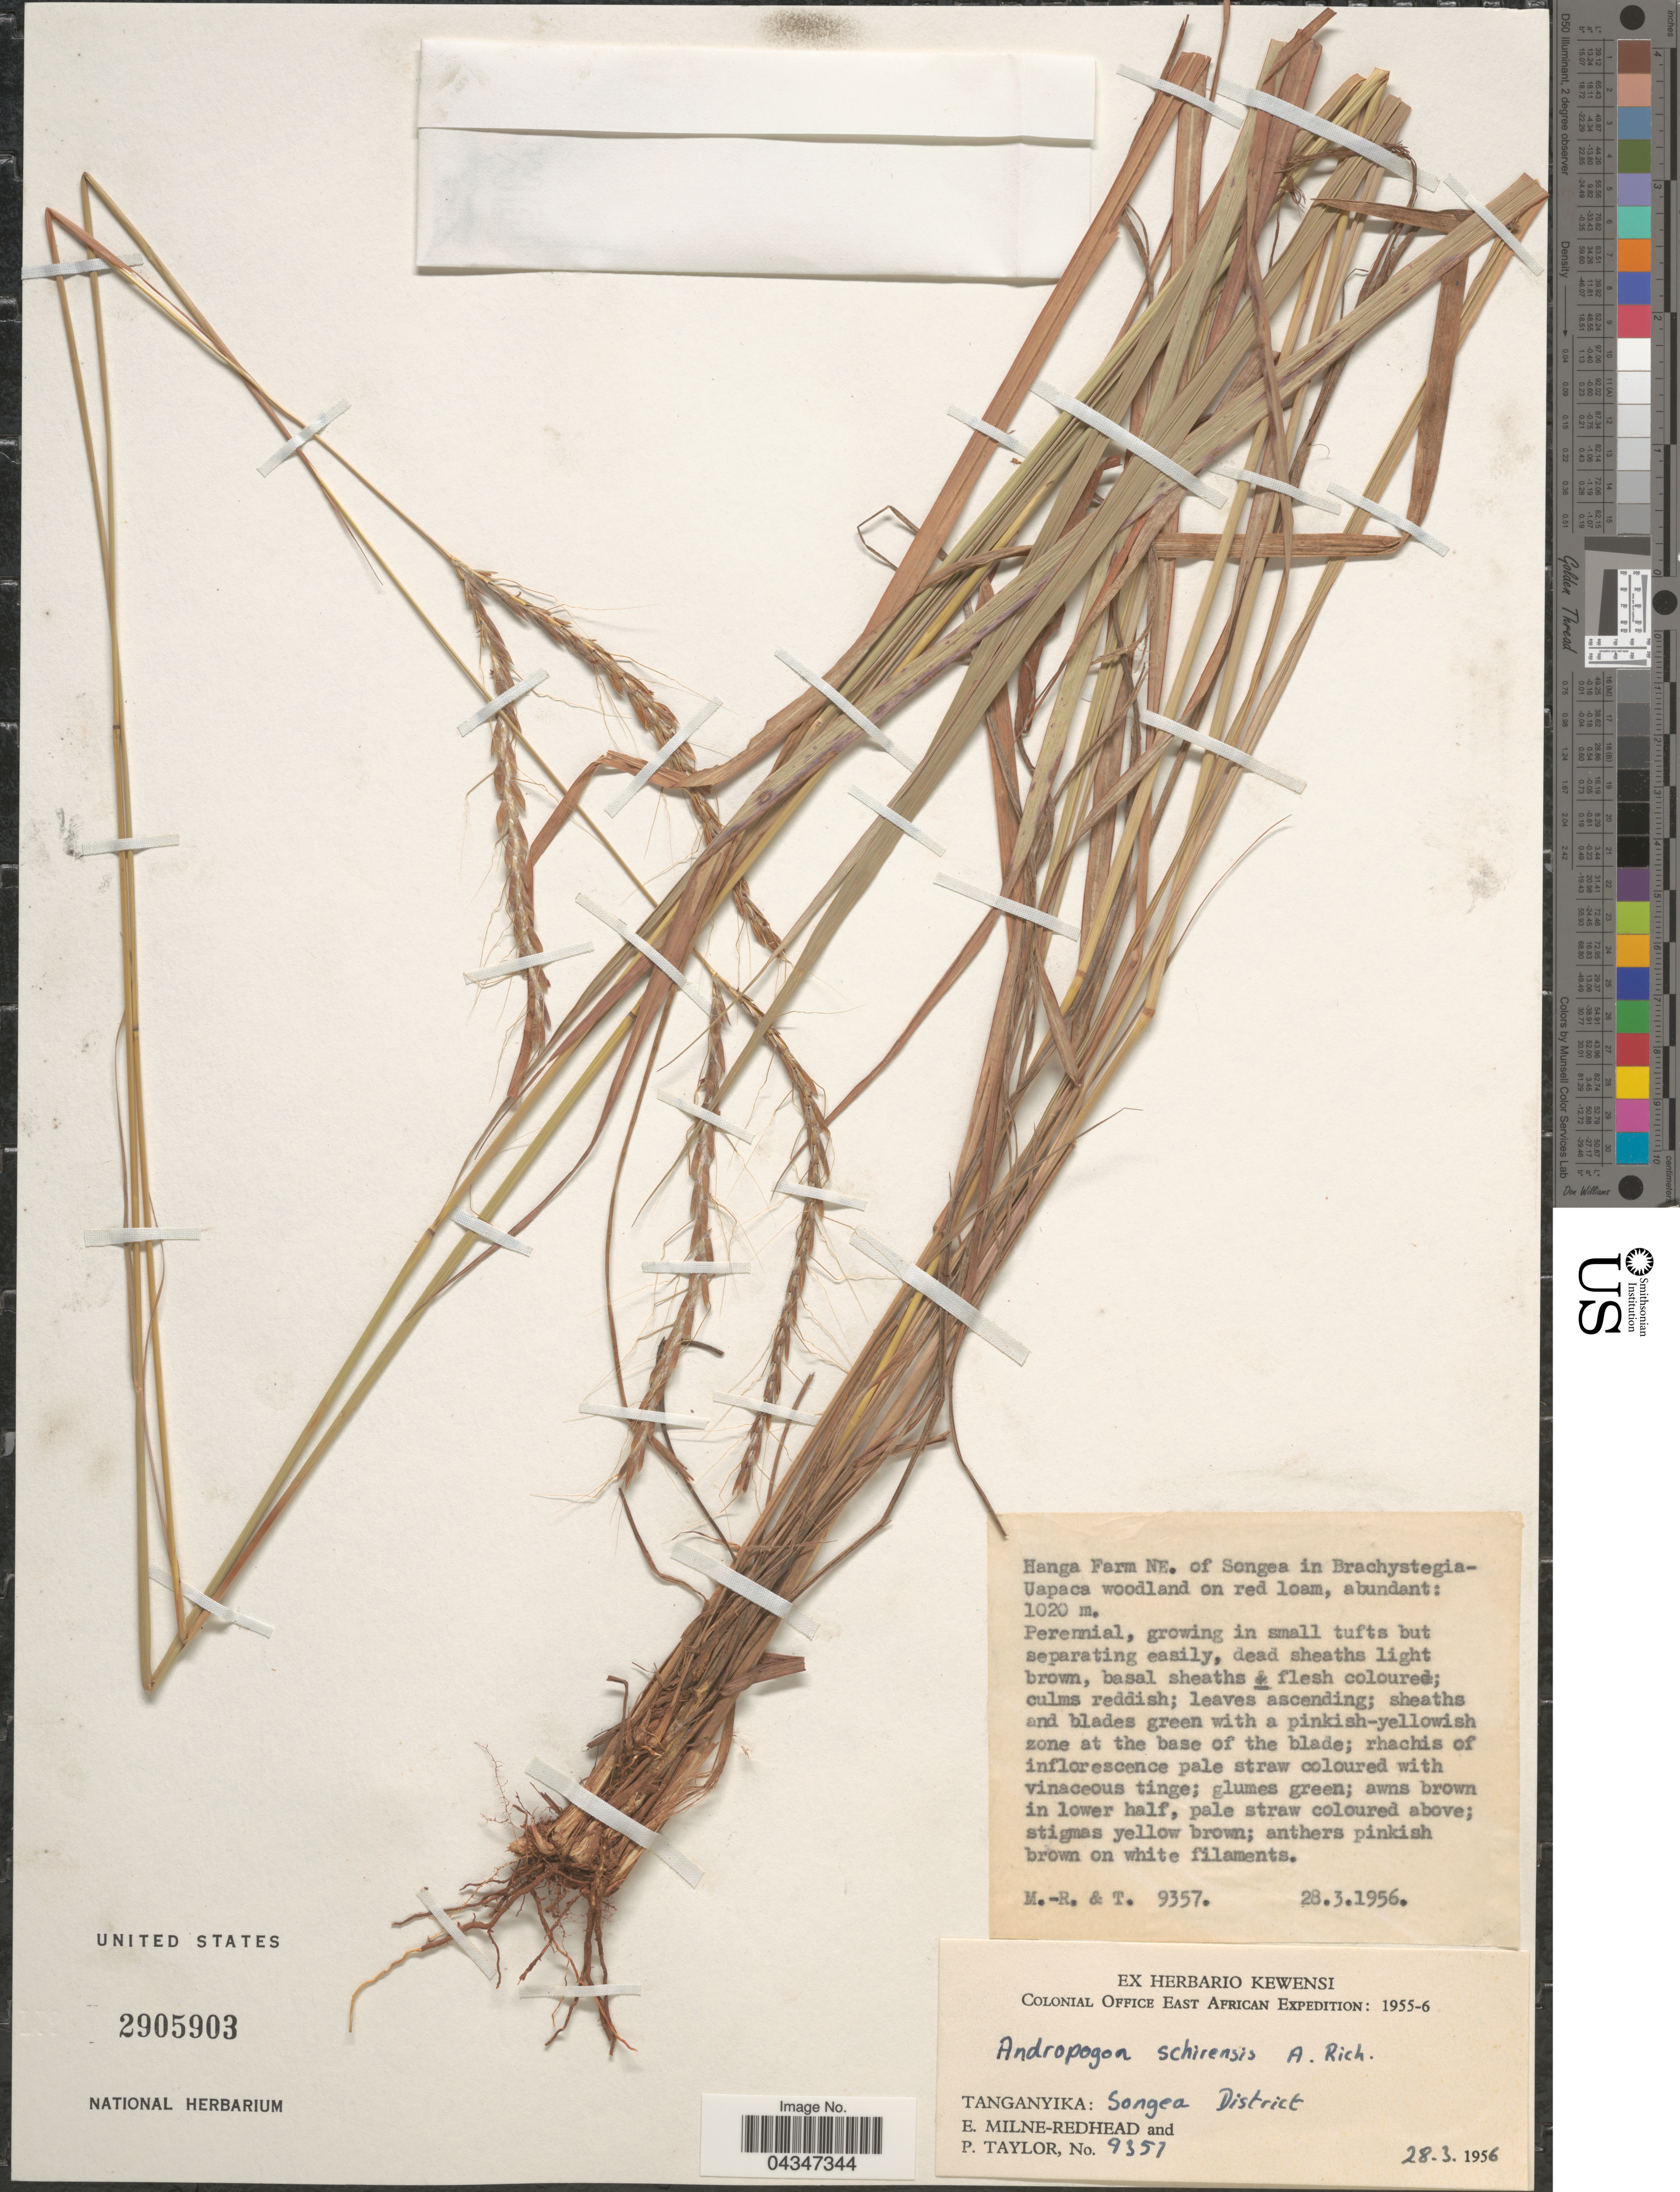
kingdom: Plantae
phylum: Tracheophyta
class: Liliopsida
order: Poales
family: Poaceae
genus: Andropogon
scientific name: Andropogon schirensis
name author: Hochst. ex A. Rich.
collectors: E. W. Milne-Redhead & P. Taylor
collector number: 9357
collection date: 1956-03-28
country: Tanzania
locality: Hanga Farm NE. of Songea in Brachystegia-Uapaca woodlans on red loam. Colonial Office East African Expedition: 1955-6. Tanganyika: Songea District.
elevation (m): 1020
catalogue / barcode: US 2905903